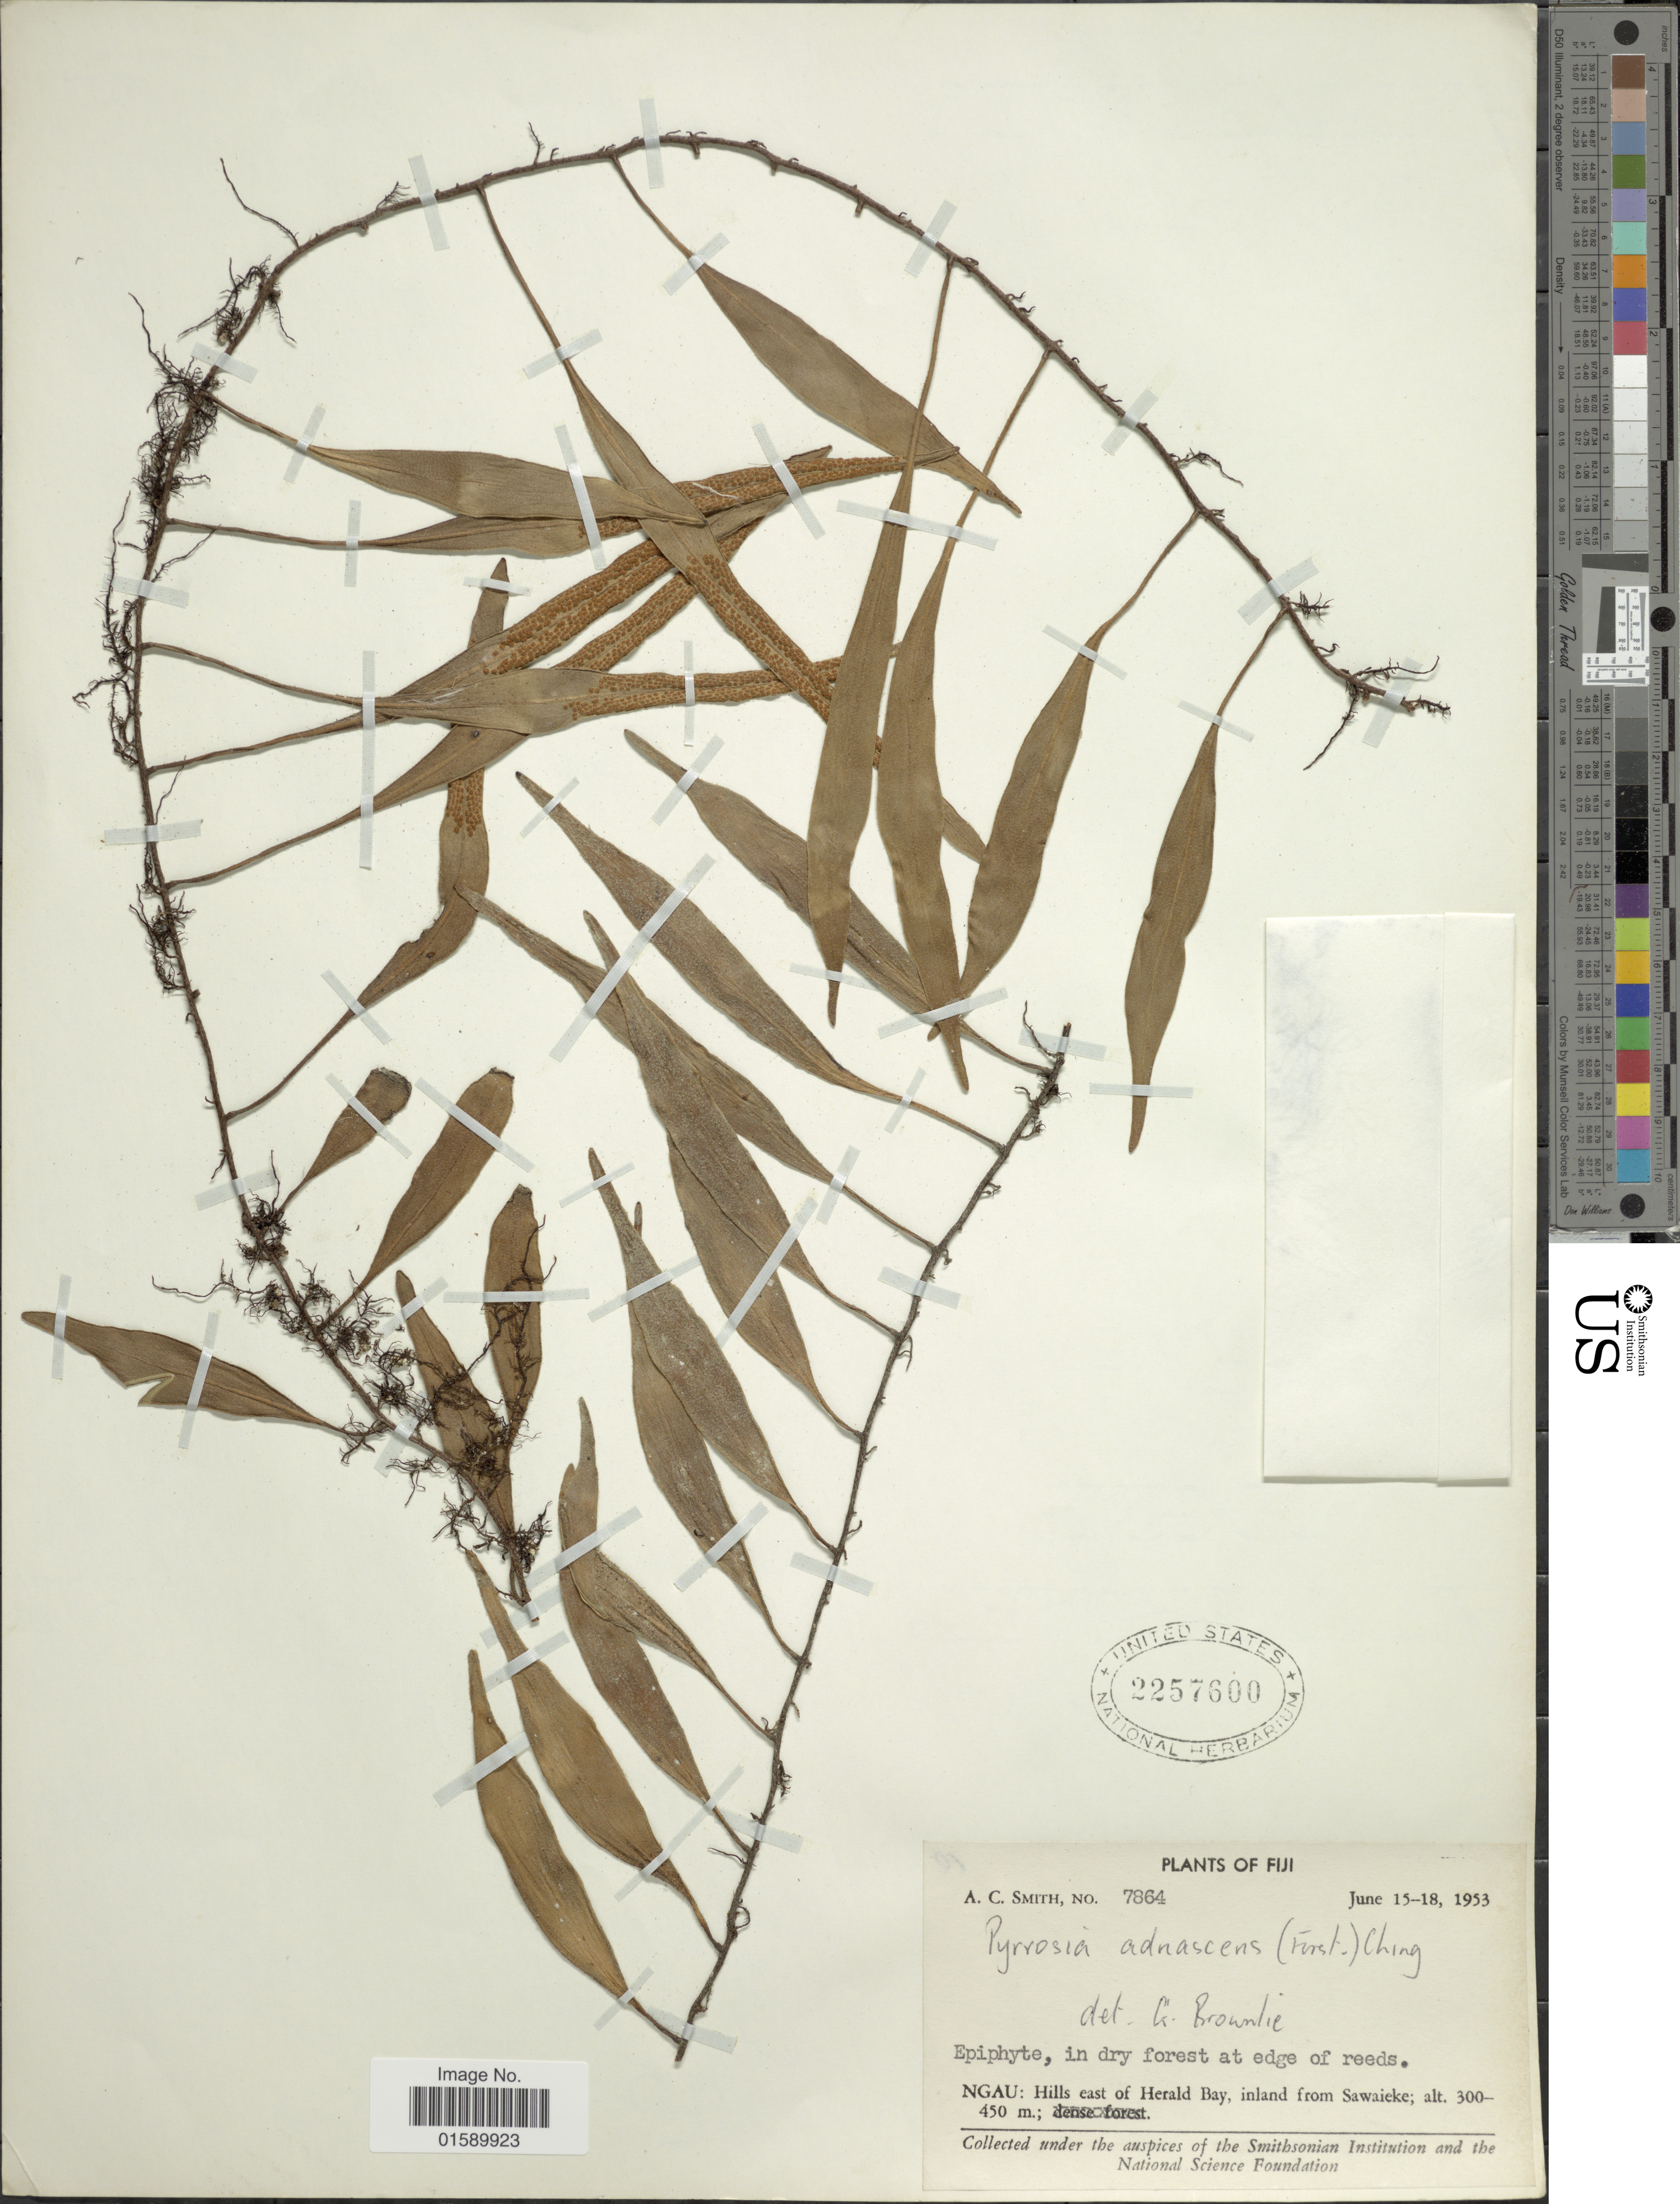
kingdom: Plantae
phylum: Tracheophyta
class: Polypodiopsida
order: Polypodiales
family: Polypodiaceae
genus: Pyrrosia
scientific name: Pyrrosia lanceolata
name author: (L.) Farw.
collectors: A. C. Smith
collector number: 7864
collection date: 1953-06-15/1953-06-18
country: Fiji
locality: Fiji, Ngau: Hills east of Herald Bay, inland from Sawaieke.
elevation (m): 300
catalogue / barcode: US 2257600